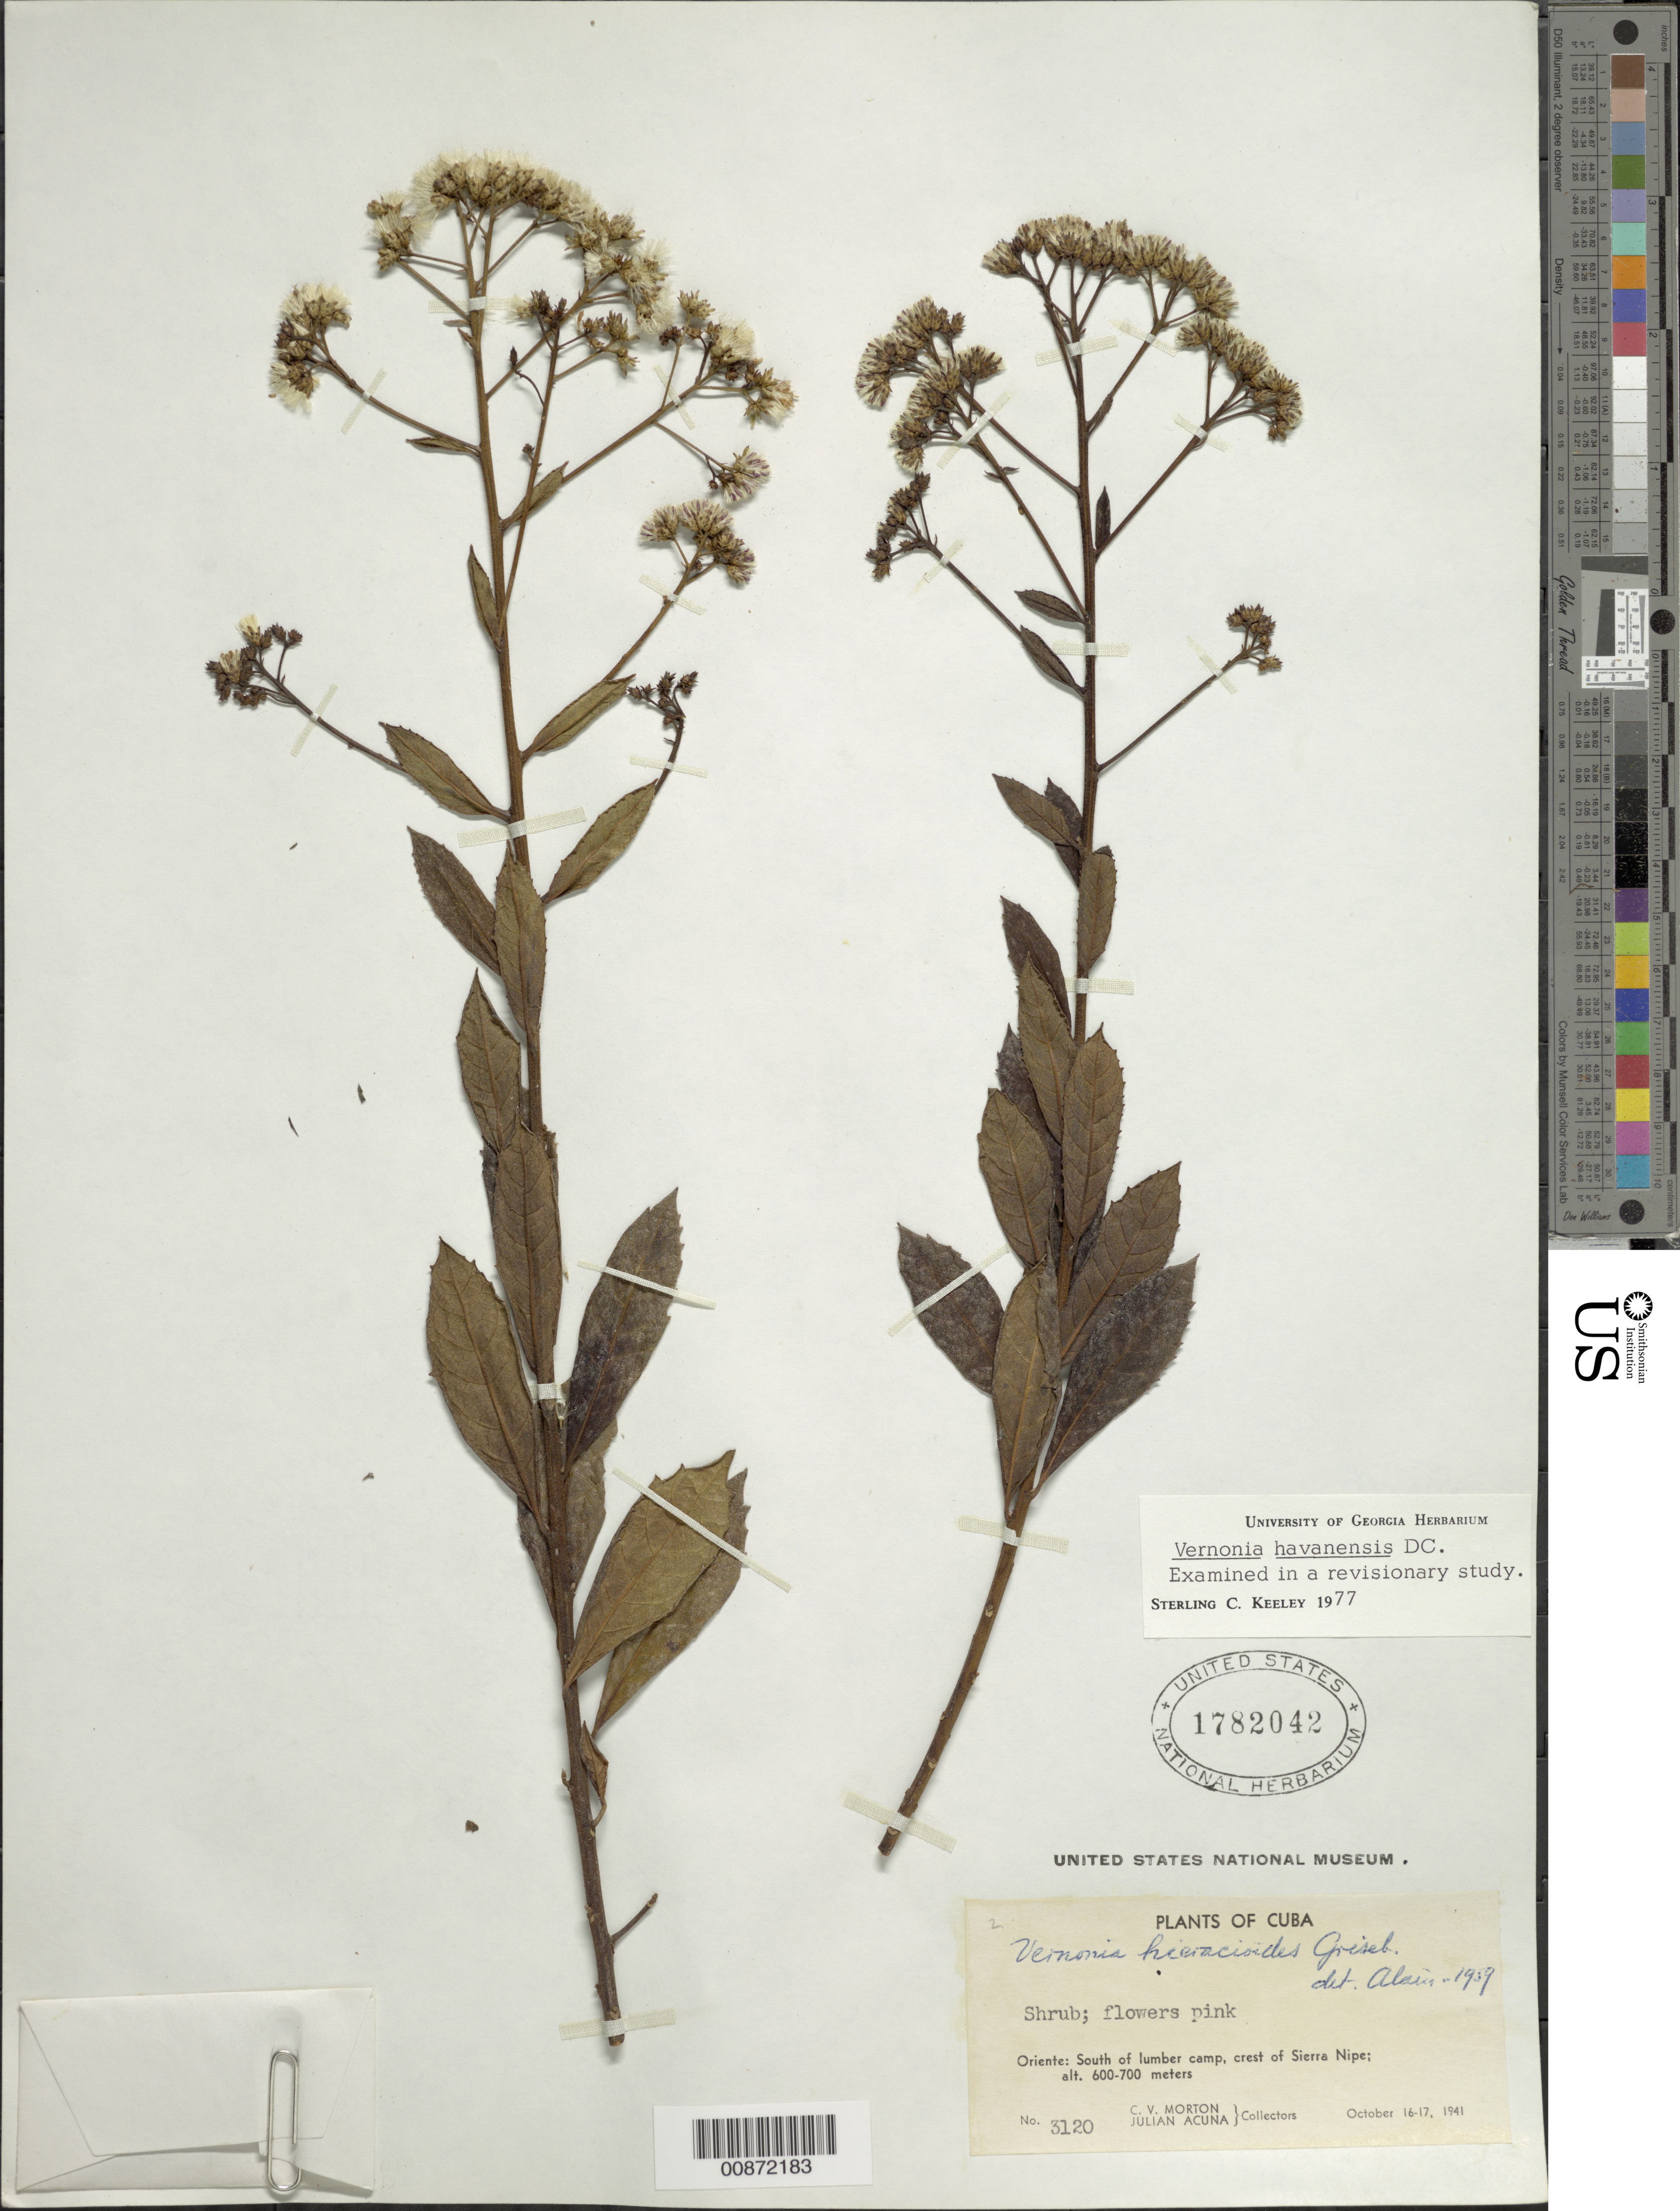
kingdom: Plantae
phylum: Tracheophyta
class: Magnoliopsida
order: Asterales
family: Asteraceae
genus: Vernonanthura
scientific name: Vernonanthura havanensis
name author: (DC.) H. Rob.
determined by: Keeley, S. C.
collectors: C. V. Morton & J. Acuña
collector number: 3120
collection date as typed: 16 Oct 1941 to 17 Oct 1941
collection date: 1941-10-16/1941-10-17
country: Cuba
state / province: Oriente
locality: South of lumber camp, crest of Sierra Nipe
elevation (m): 600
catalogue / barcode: US 1782042